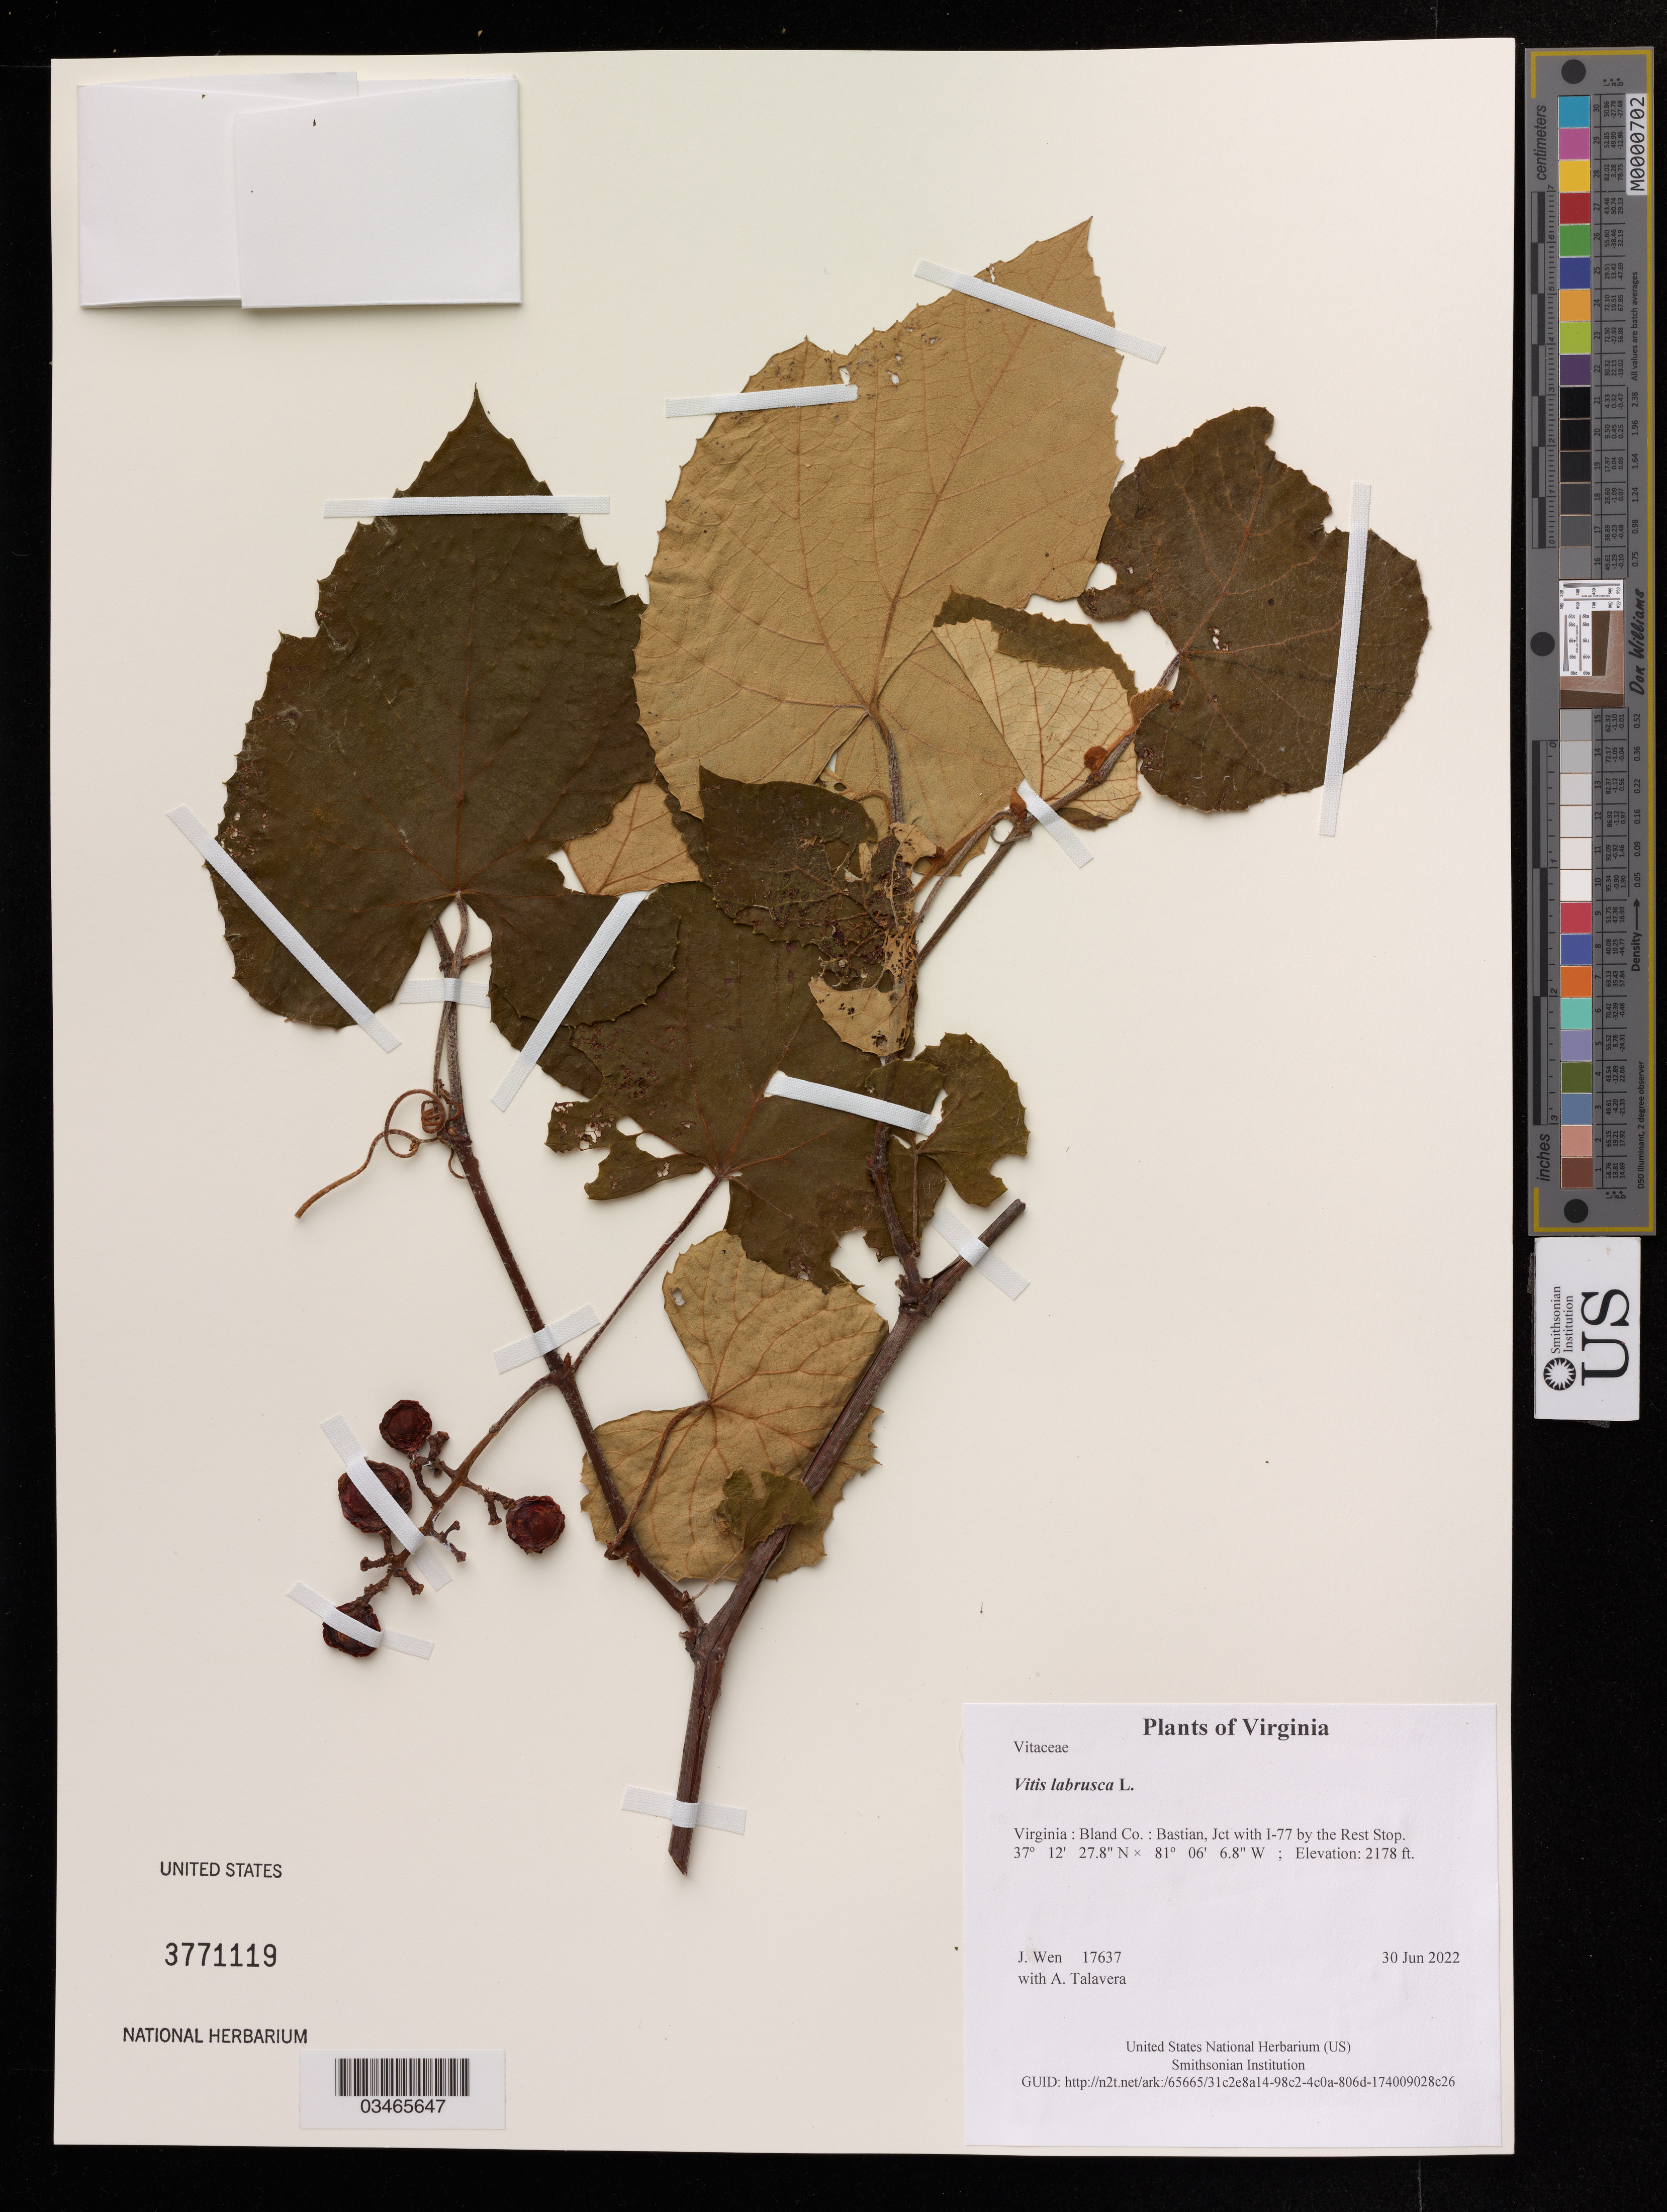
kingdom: Plantae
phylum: Tracheophyta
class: Magnoliopsida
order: Vitales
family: Vitaceae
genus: Vitis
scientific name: Vitis labrusca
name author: L.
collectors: J. Wen & A. Talavera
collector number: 17637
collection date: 2022-06-30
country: United States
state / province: Virginia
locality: Bland Co.: Bastian, Jct with I-77 by the Rest Stop.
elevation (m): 664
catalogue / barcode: US 3771119